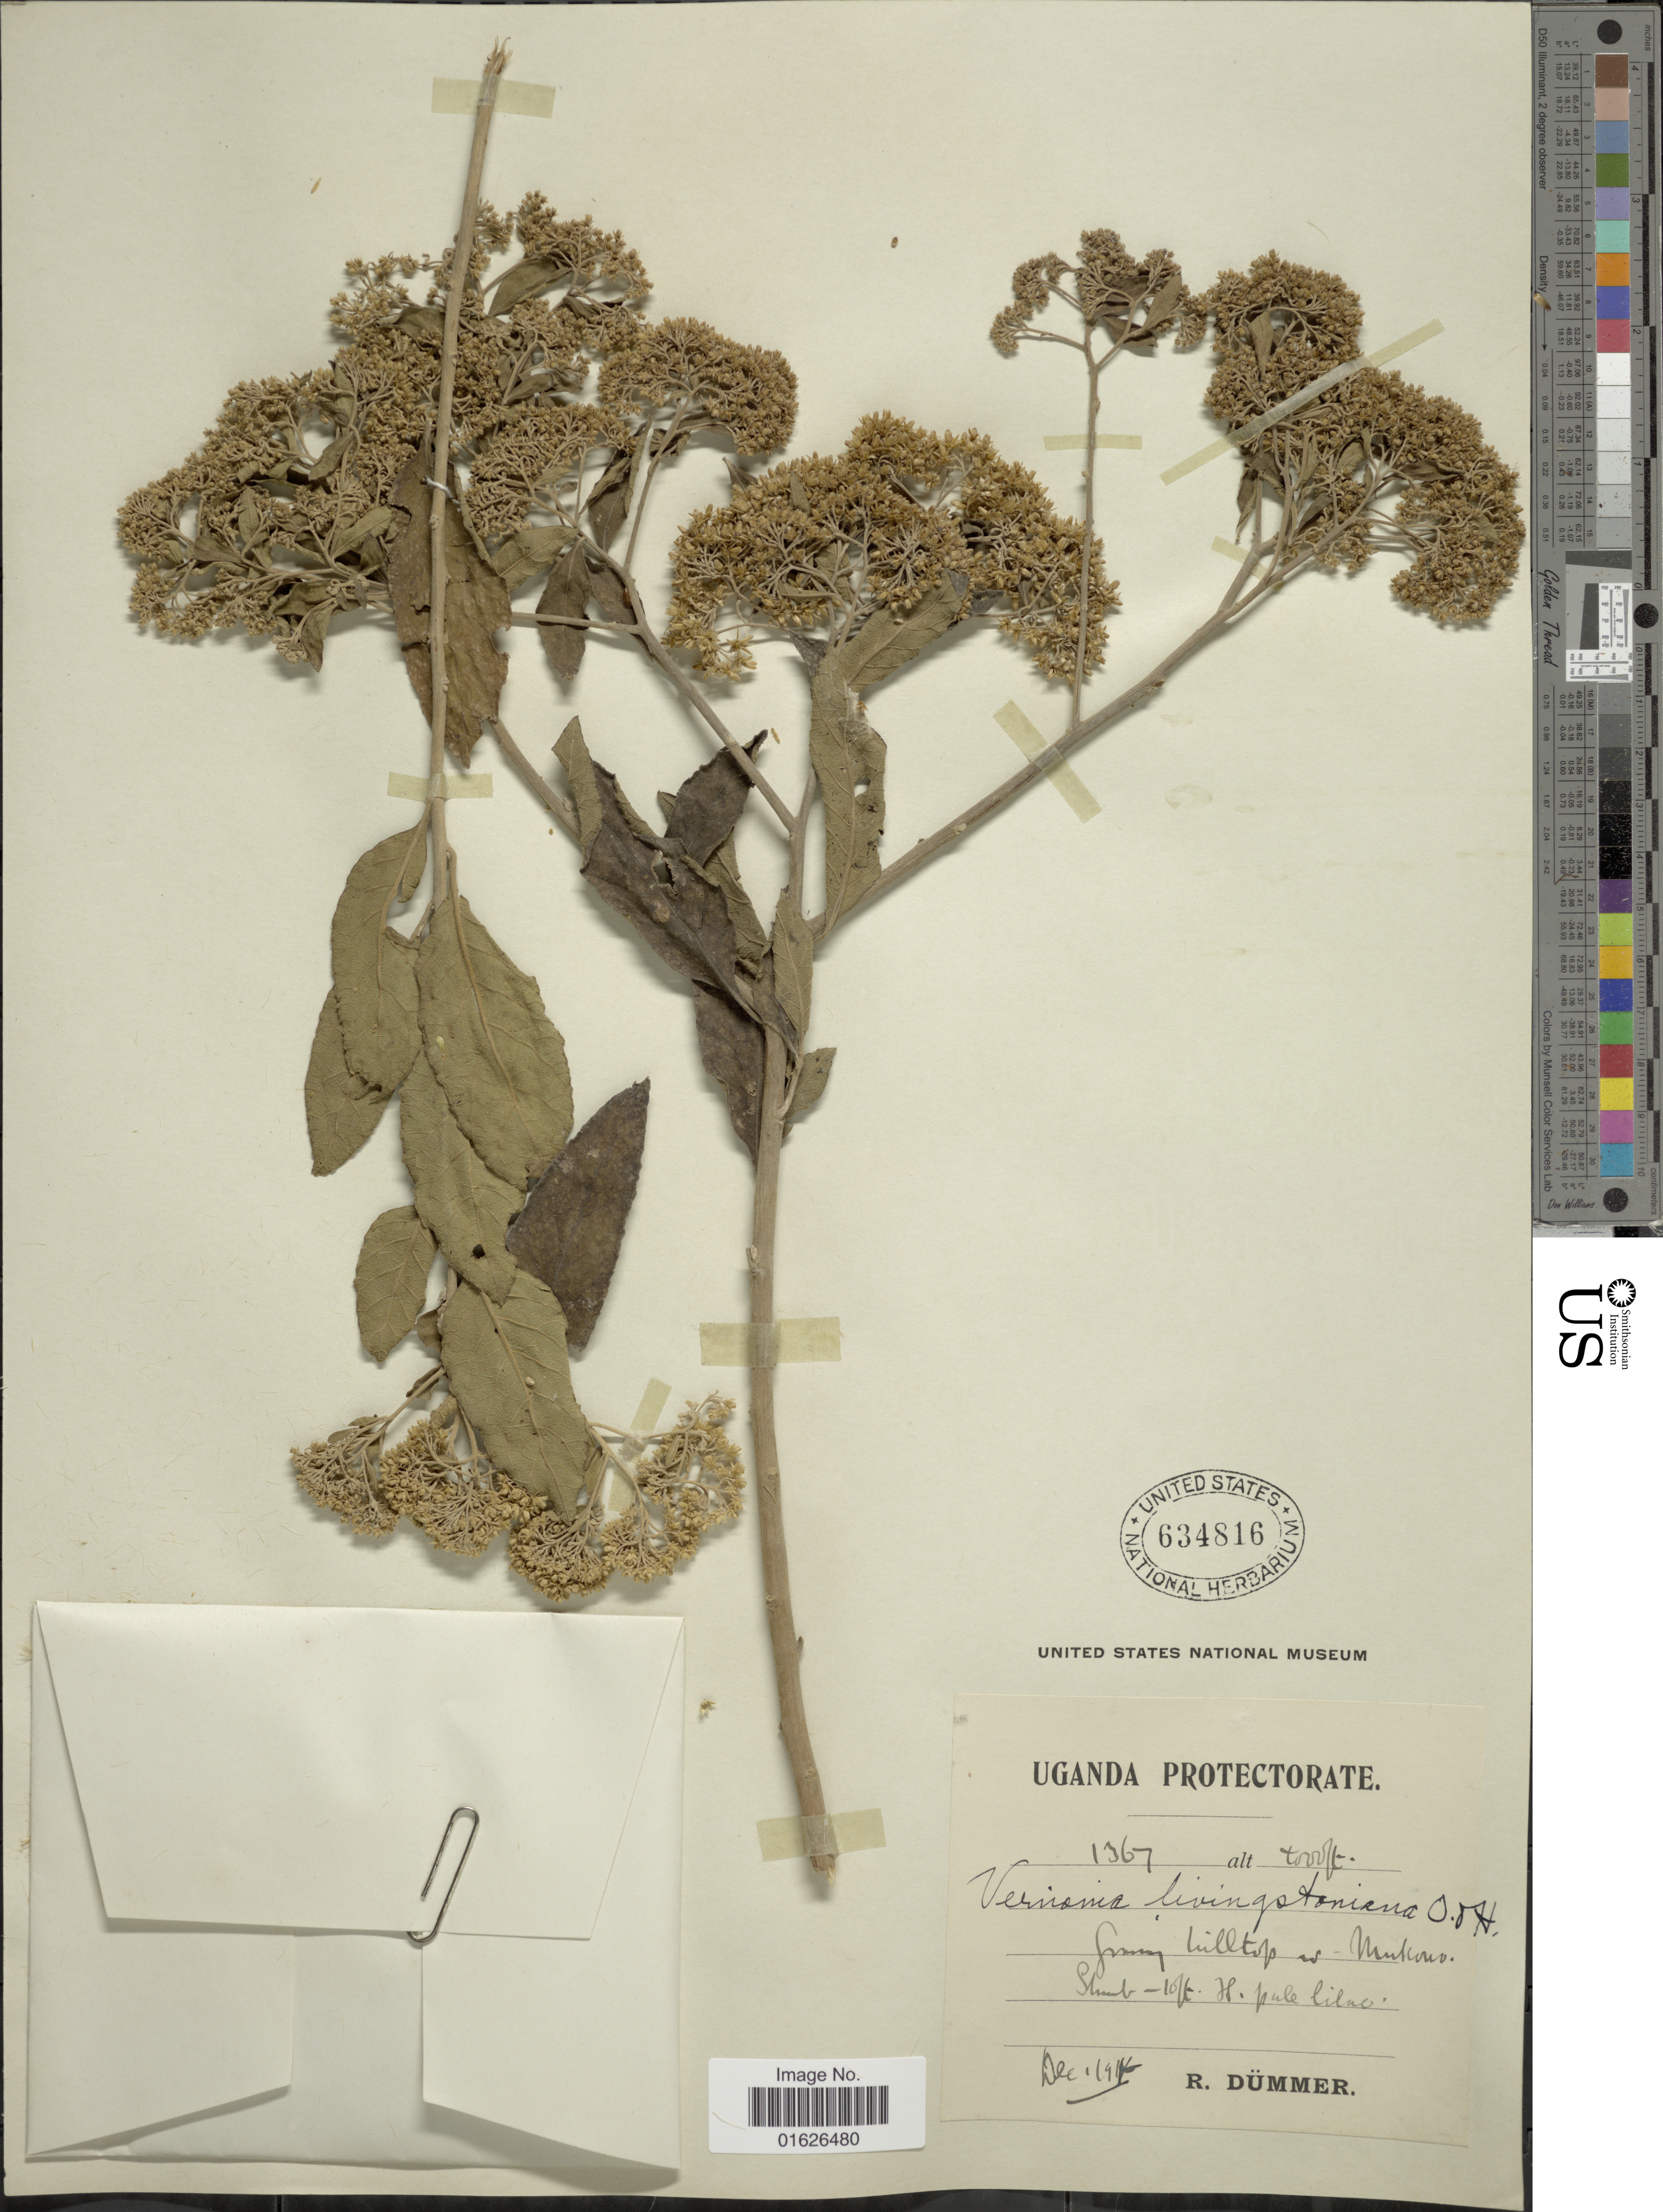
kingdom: Plantae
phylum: Tracheophyta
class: Magnoliopsida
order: Asterales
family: Asteraceae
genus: Gymnanthemum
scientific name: Gymnanthemum thomsonianum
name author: (Oliv. & Hiern in Oliv.) H. Rob.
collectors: R. A. Dümmer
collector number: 1367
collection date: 1914-12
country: Uganda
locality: Uganda Protectorate, Grassy hilltop nr Mukono.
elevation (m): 1219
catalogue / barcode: US 634816